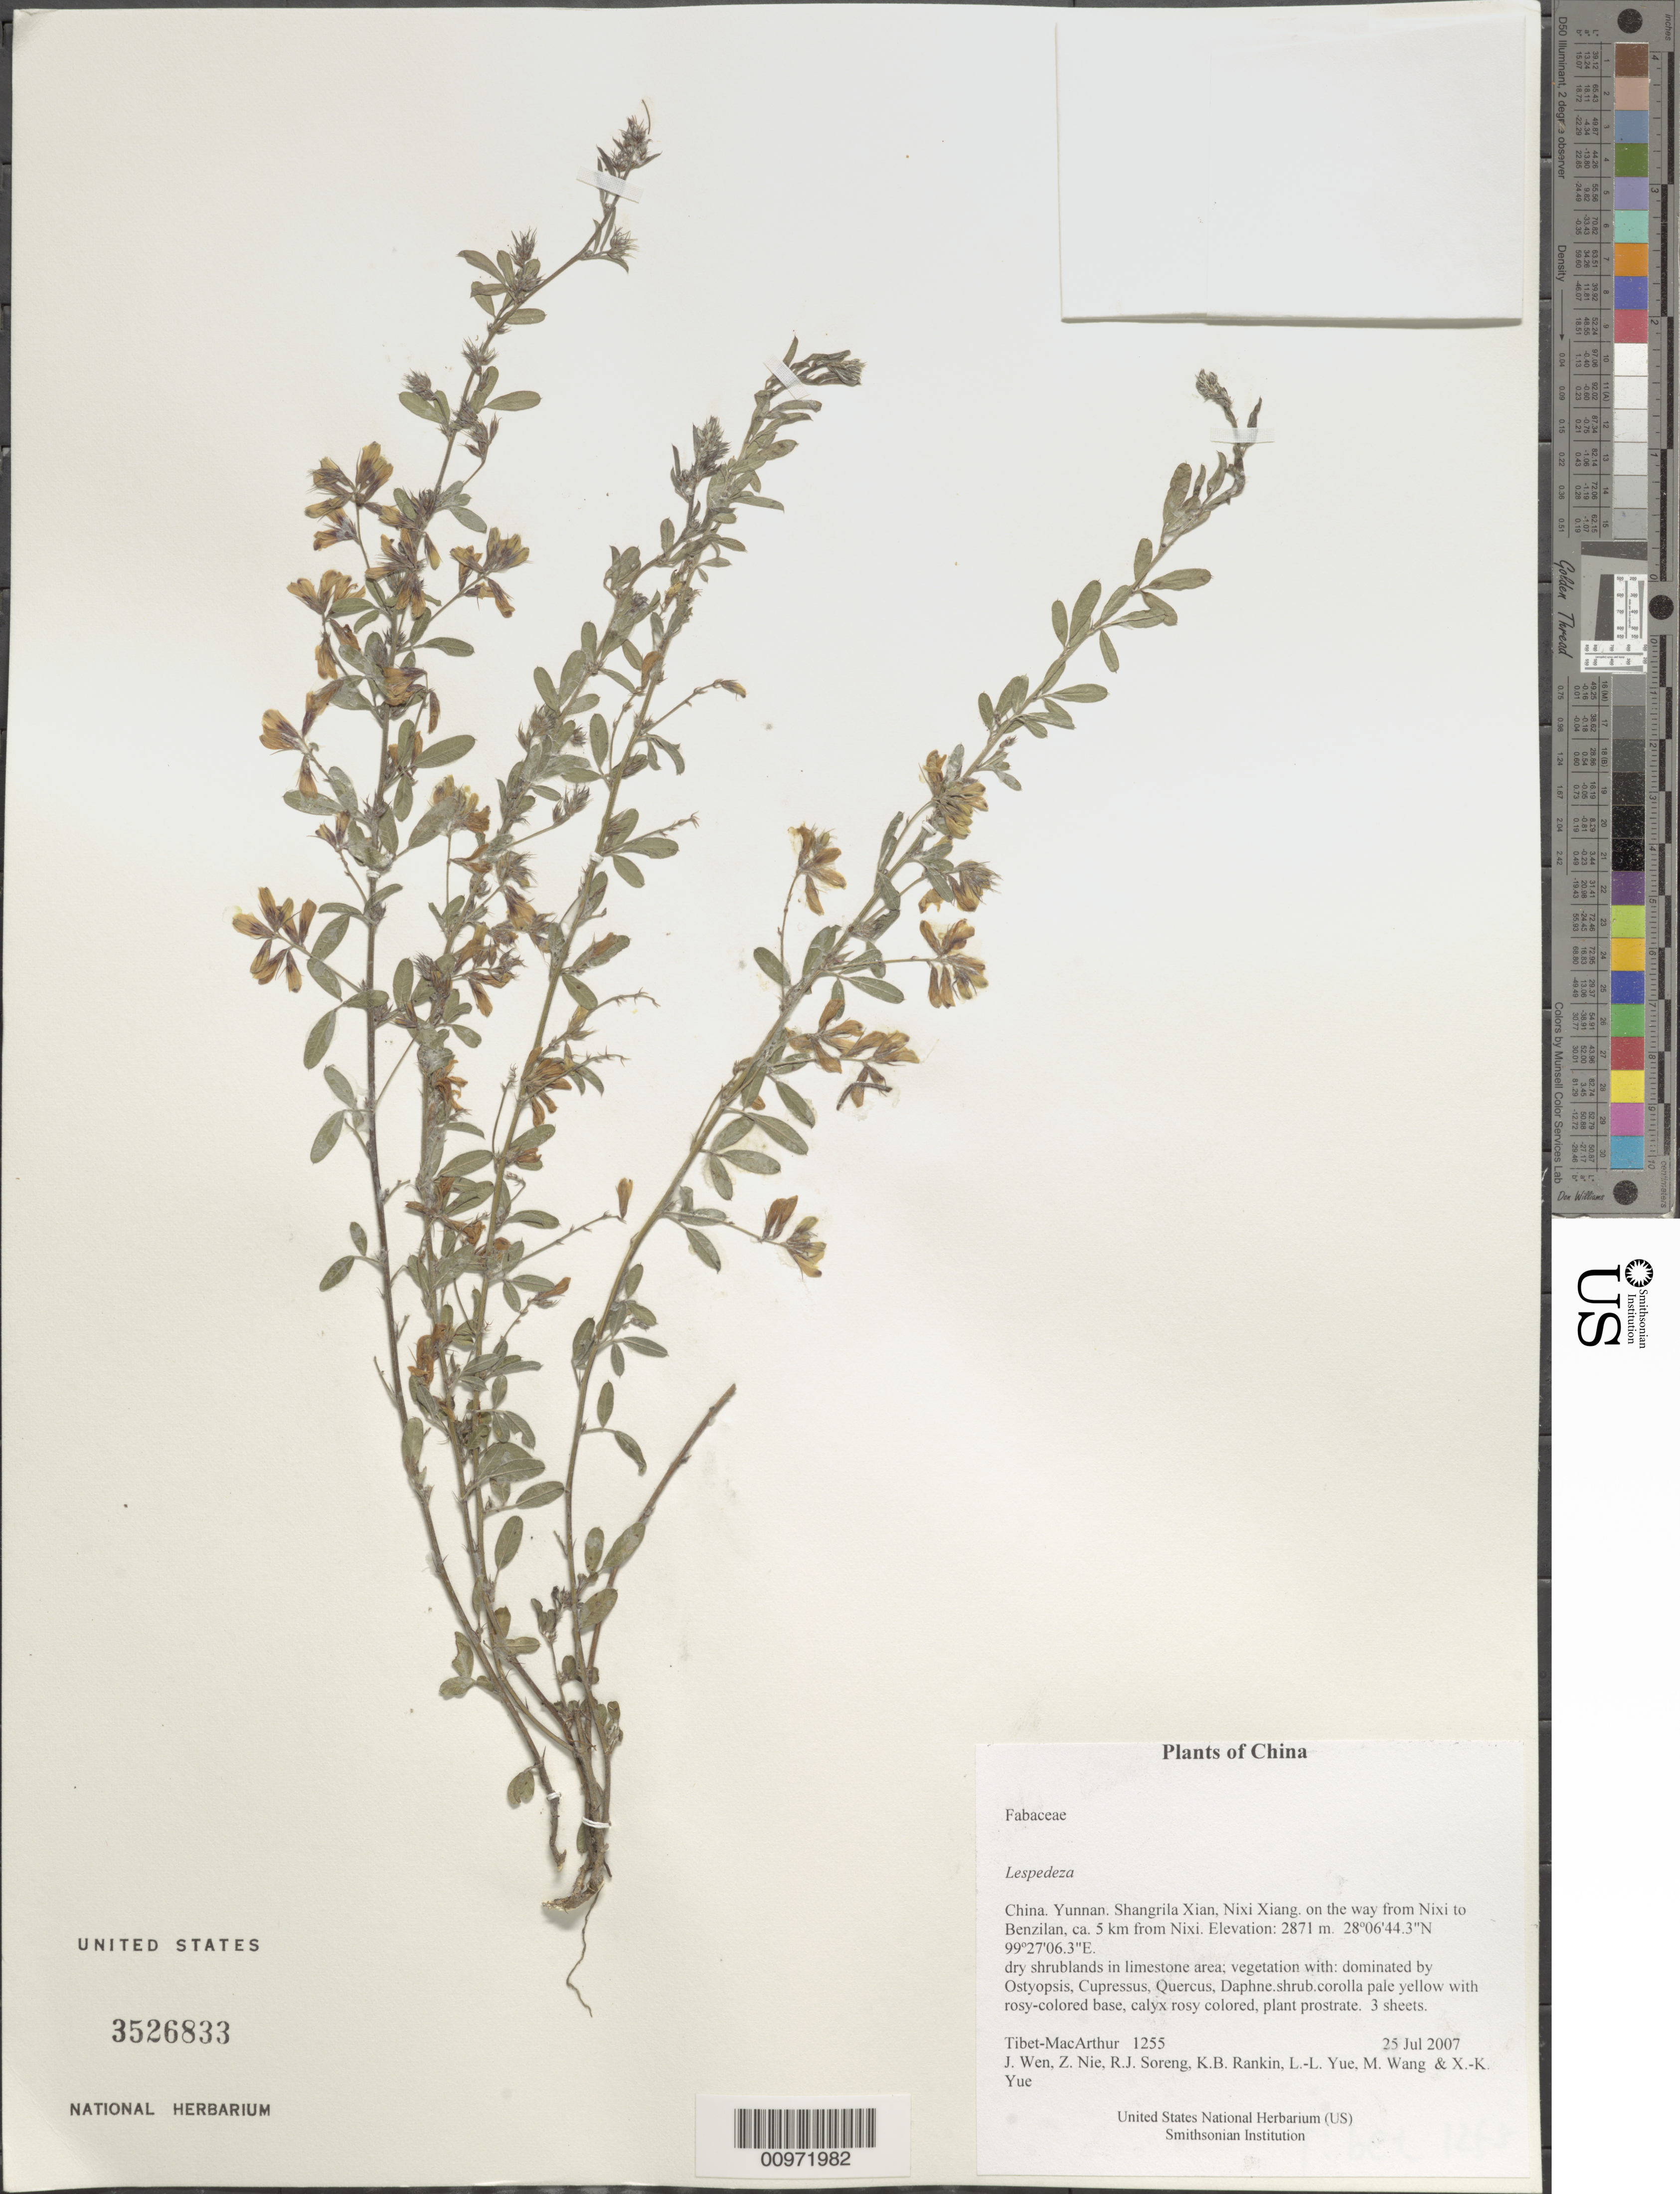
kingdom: Plantae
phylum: Tracheophyta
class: Magnoliopsida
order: Fabales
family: Fabaceae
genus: Lespedeza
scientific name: Lespedeza sp.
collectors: Tibet-MacArthur, J. Wen, Z. Nie, R. J. Soreng, K. Rankin, L. Yue, M. Wang & X. Yue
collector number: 1255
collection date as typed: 25 Jul 2007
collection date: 2007-07-25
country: China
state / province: Yunnan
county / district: Shangrila Xian, Nixi Xiang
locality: on the way from Nixi to Benzilan, ca. 5 km from Nixi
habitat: dry shrublands in limestone area; vegetation with: dominated by Ostyopsis, Cupressus, Quercus, Daphne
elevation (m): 2871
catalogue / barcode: US 3526833